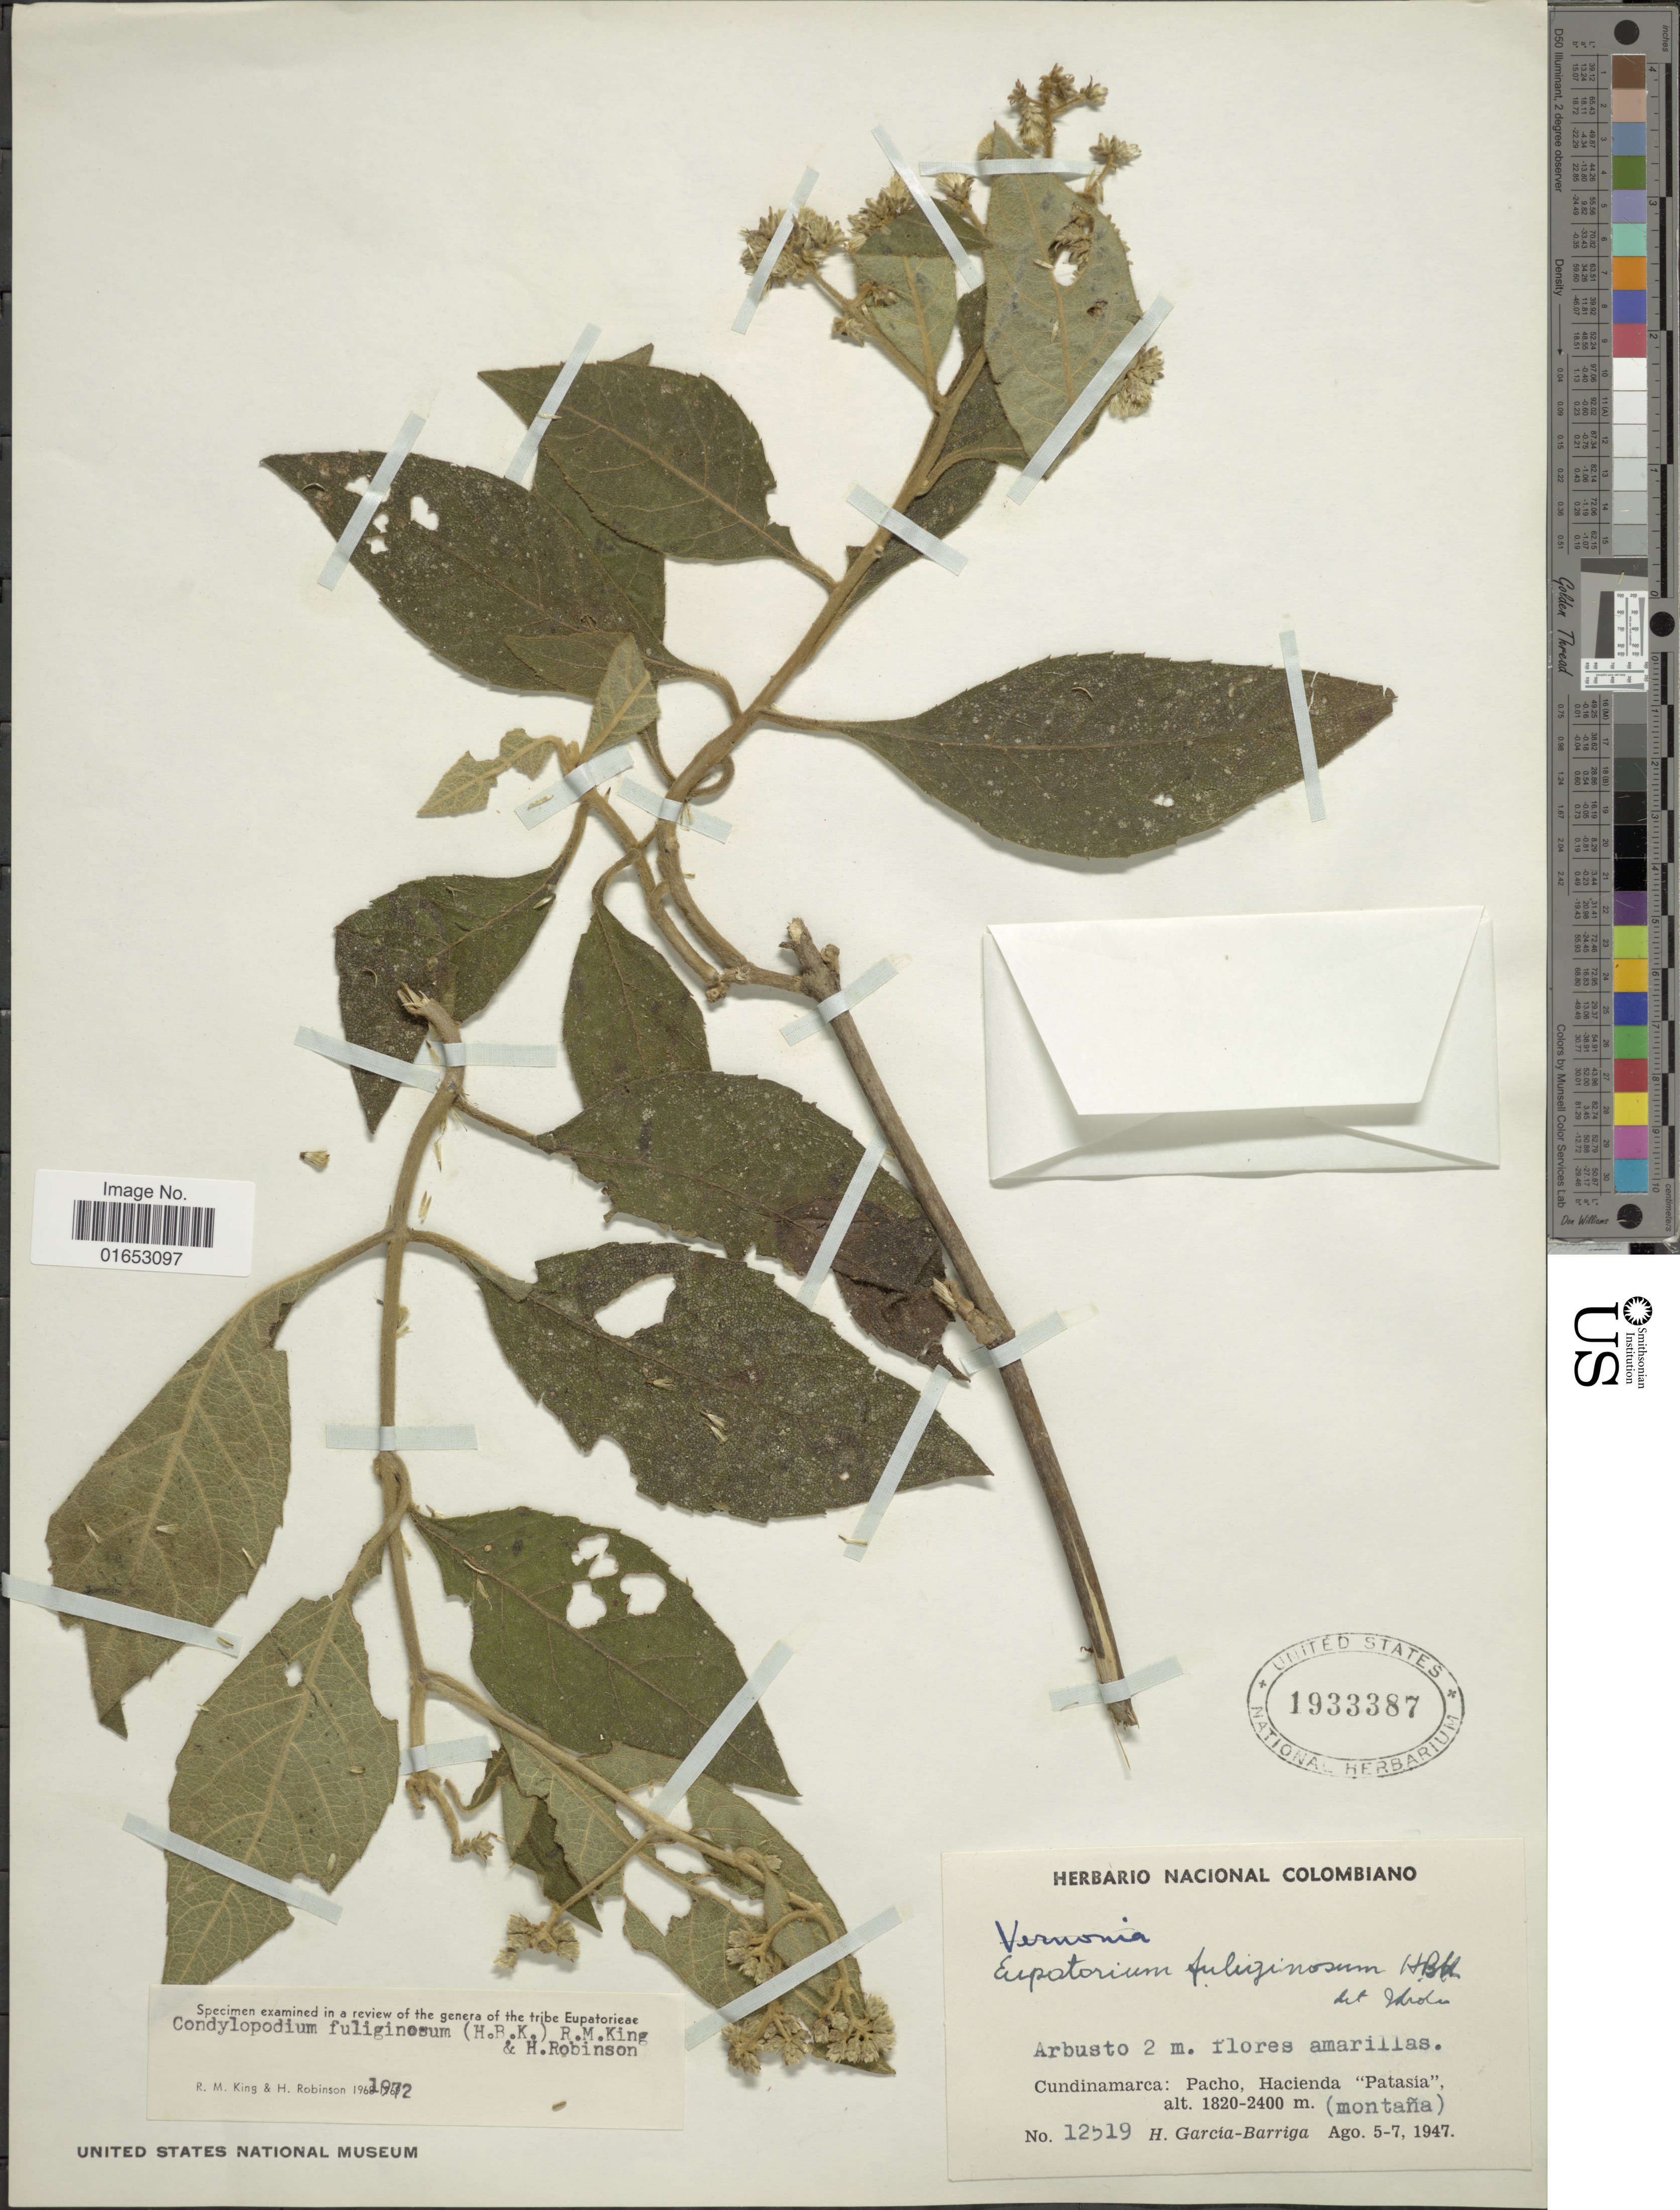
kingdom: Plantae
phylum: Tracheophyta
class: Magnoliopsida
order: Asterales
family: Asteraceae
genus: Condylopodium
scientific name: Condylopodium fuliginosum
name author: (Kunth) R.M. King & H. Rob.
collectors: H. García Barriga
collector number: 12519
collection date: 1947-08-05/1947-08-07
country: Colombia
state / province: Cundinamarca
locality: Pacho, Hacienda "Patasia", (montaña)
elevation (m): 1820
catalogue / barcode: US 1933387